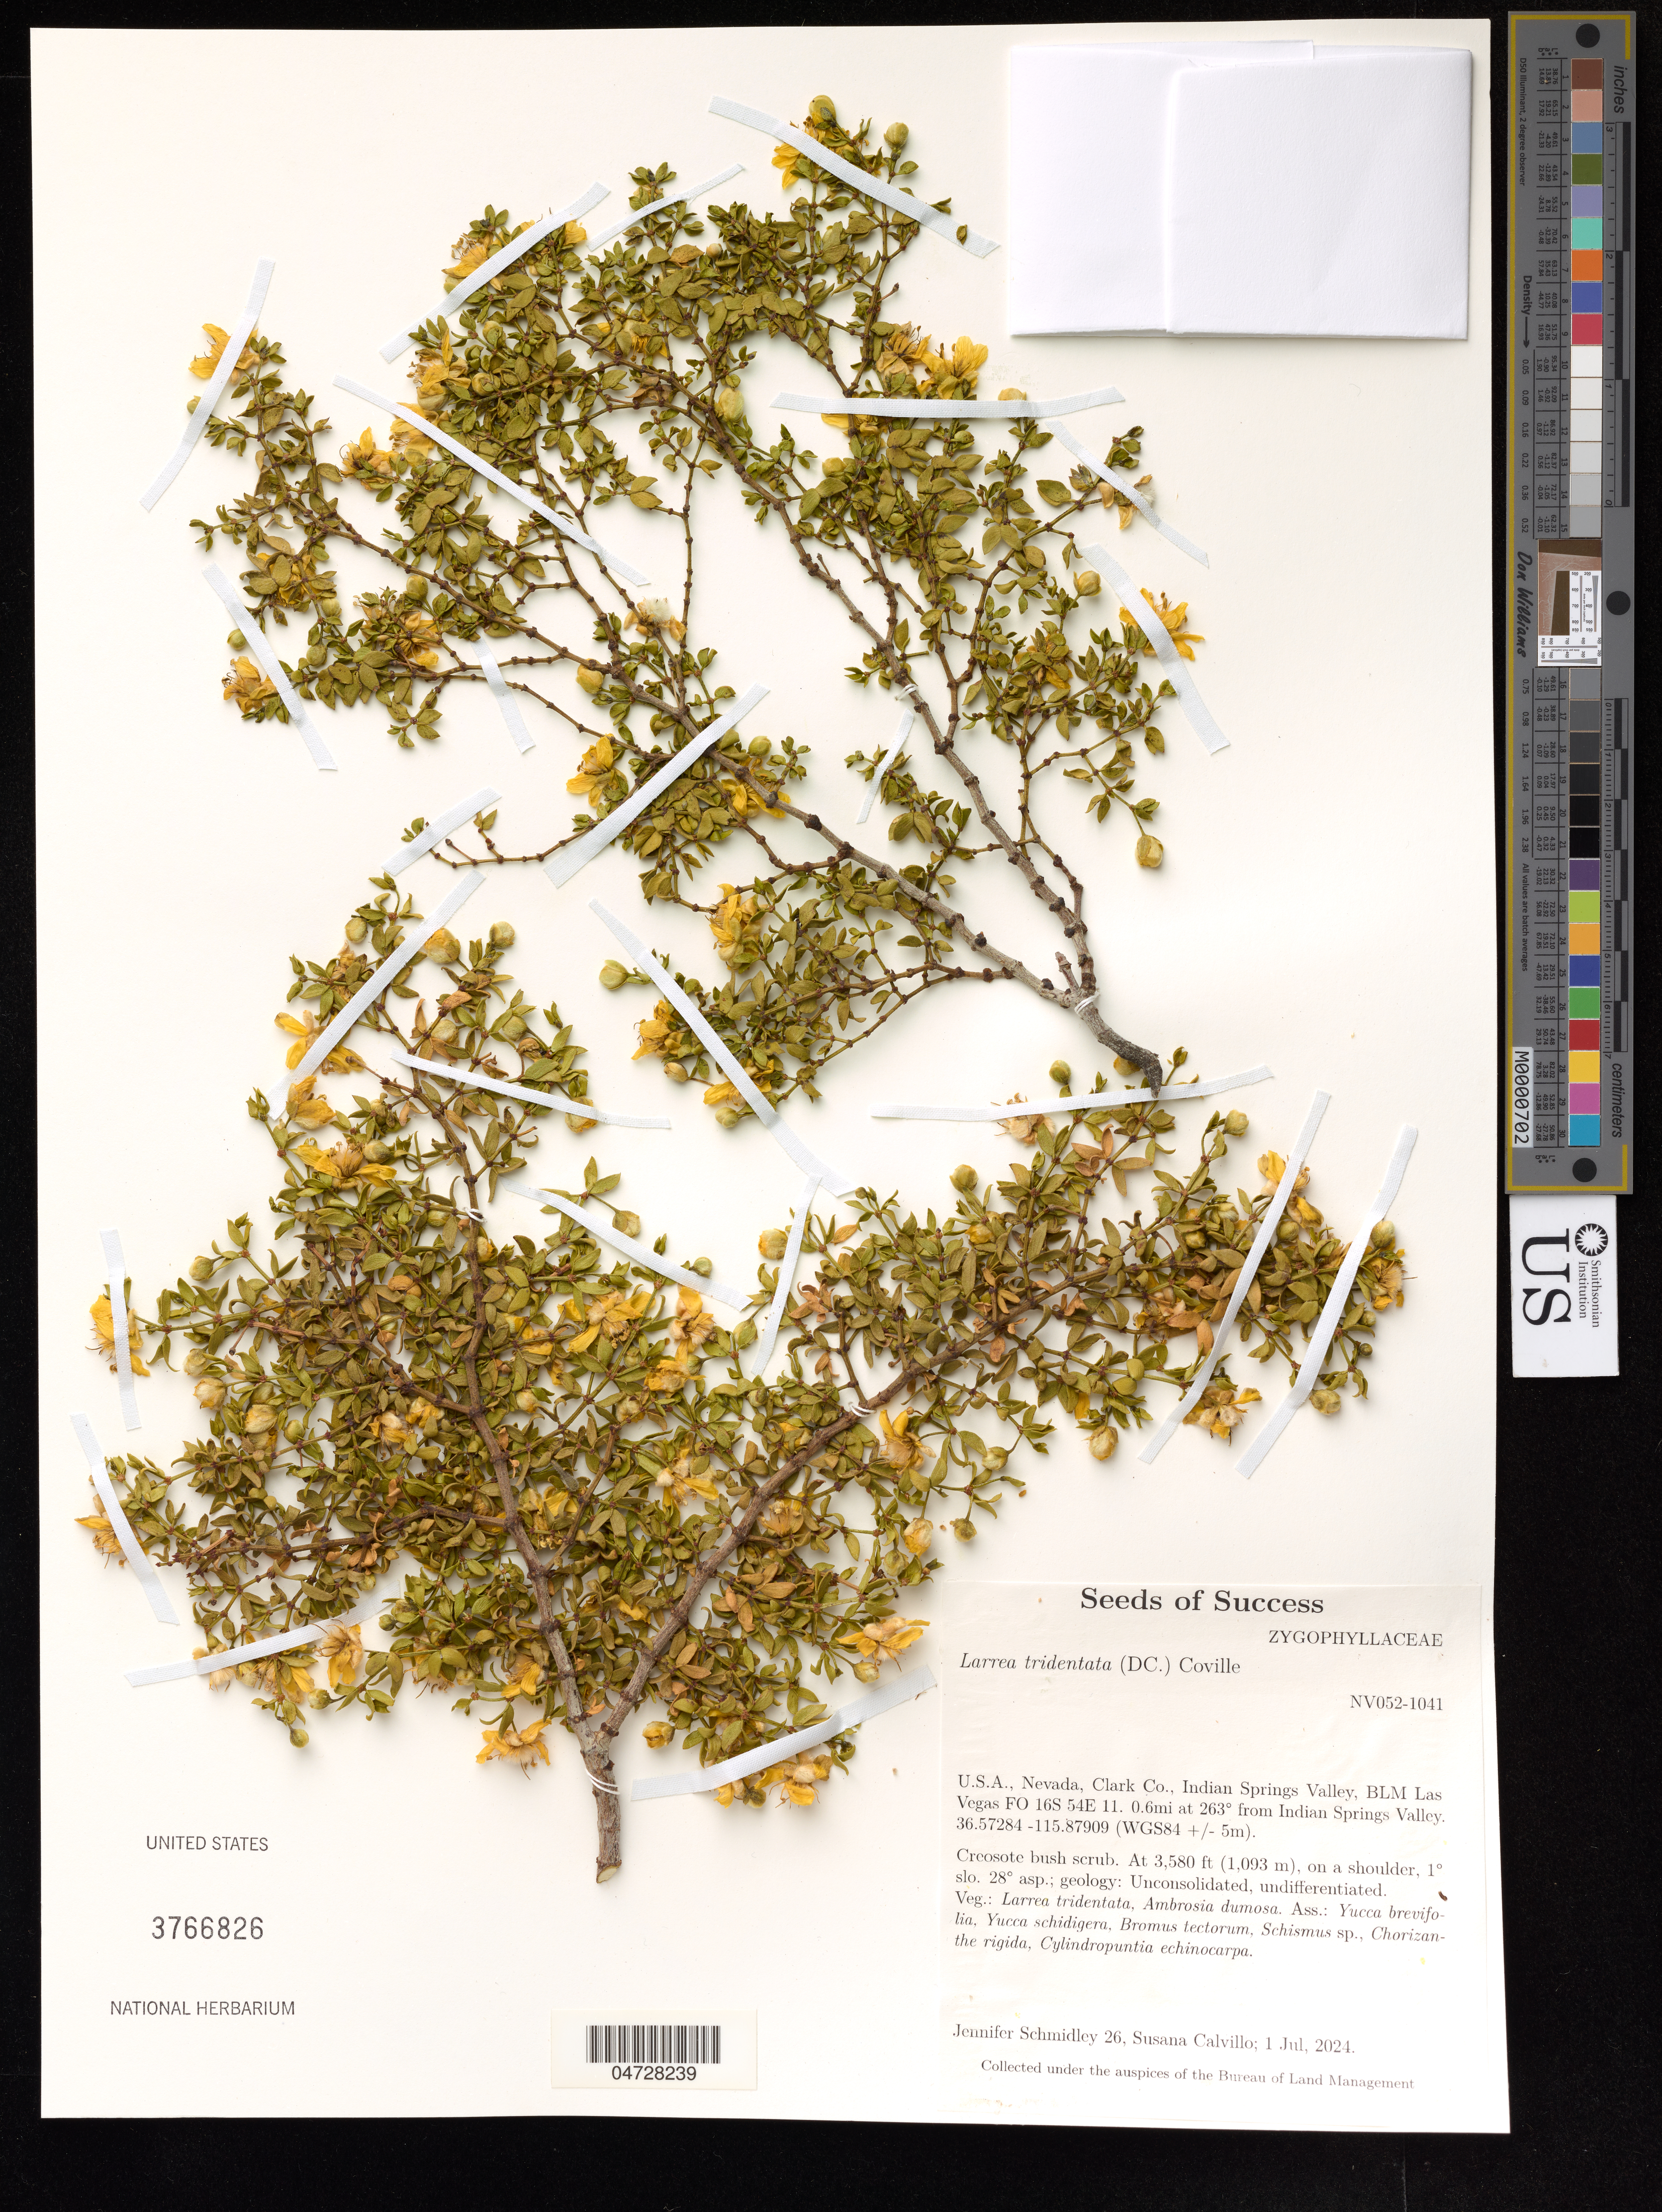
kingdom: Plantae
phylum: Tracheophyta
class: Magnoliopsida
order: Zygophyllales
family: Zygophyllaceae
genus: Larrea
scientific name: Larrea tridentata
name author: (Sessé & Moc. ex DC.) Coville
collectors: J. Schmidley & S. Calvillo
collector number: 26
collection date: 2024-07-01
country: United States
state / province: Nevada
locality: Clark Co., Indian Springs Valley, BLM Las Vegas FO.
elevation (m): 1091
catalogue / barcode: US 3766826